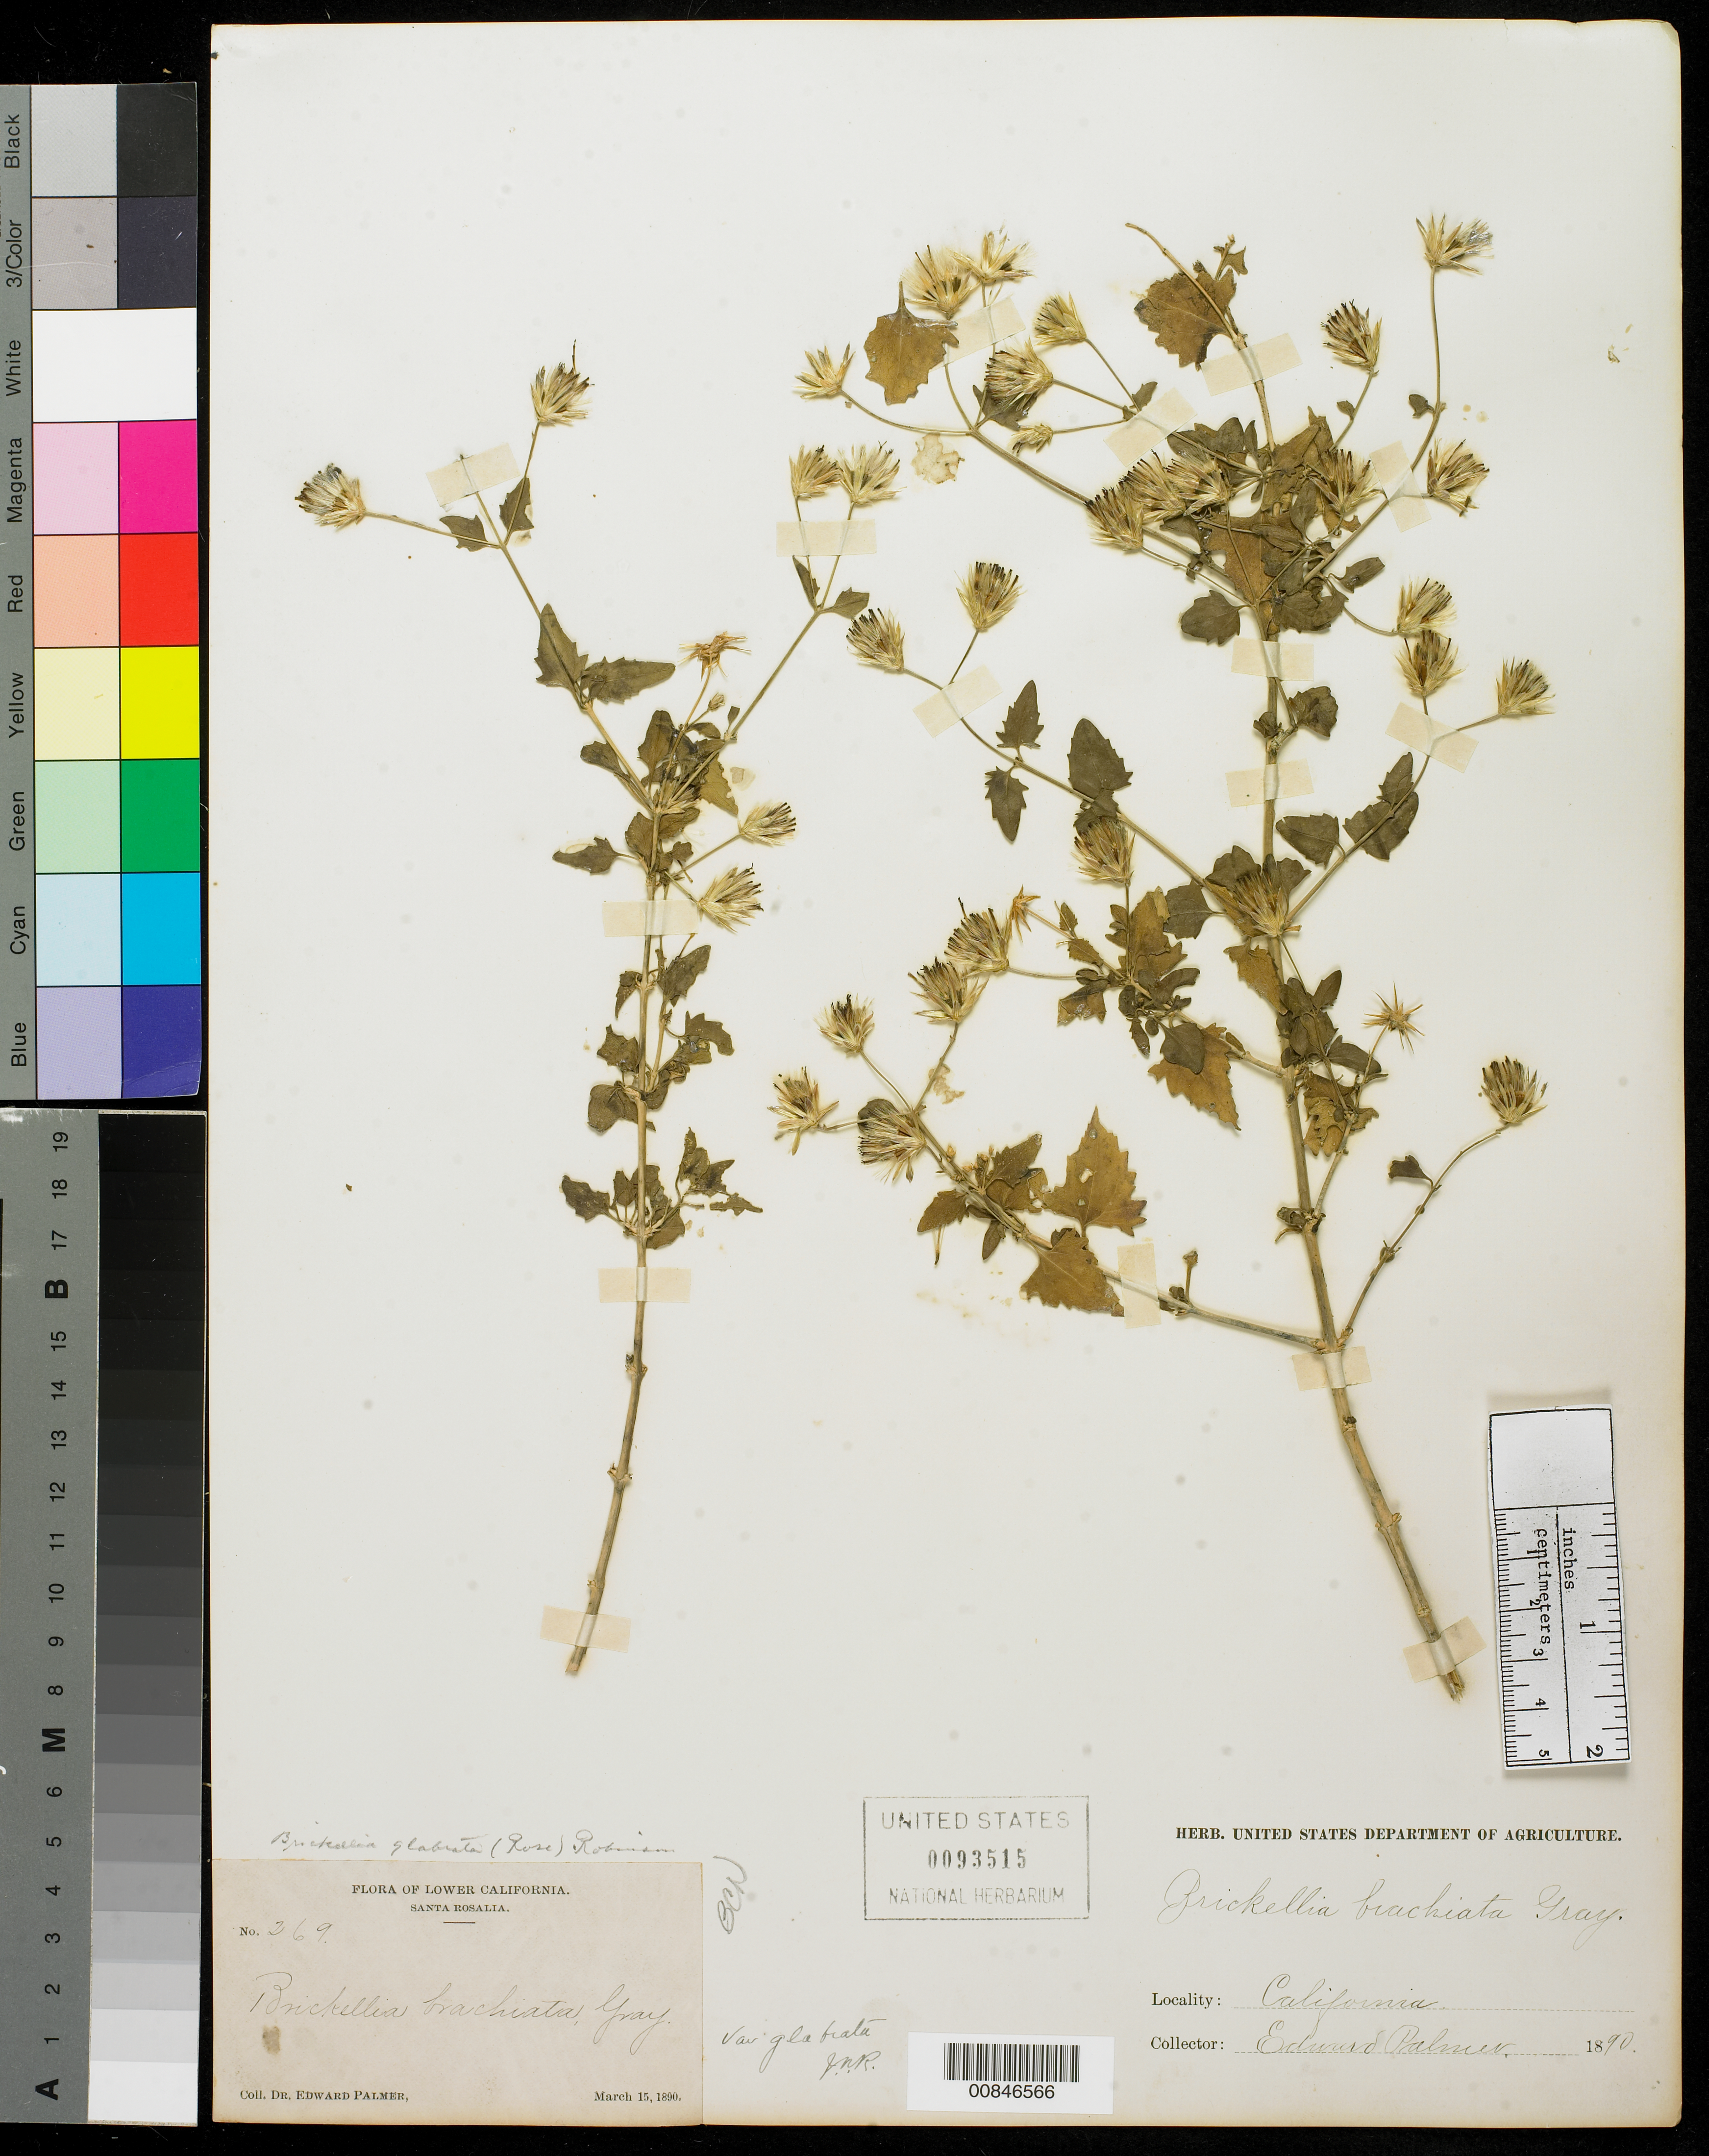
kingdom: Plantae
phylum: Tracheophyta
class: Magnoliopsida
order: Asterales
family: Asteraceae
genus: Brickellia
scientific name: Brickellia glabrata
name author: (Rose) B.L. Rob.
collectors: E. Palmer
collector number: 269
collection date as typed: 15 Mar 1890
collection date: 1890-03-15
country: Mexico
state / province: Baja California Sur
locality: Santa Rosalia, Baja California Sur.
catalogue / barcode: US 93515